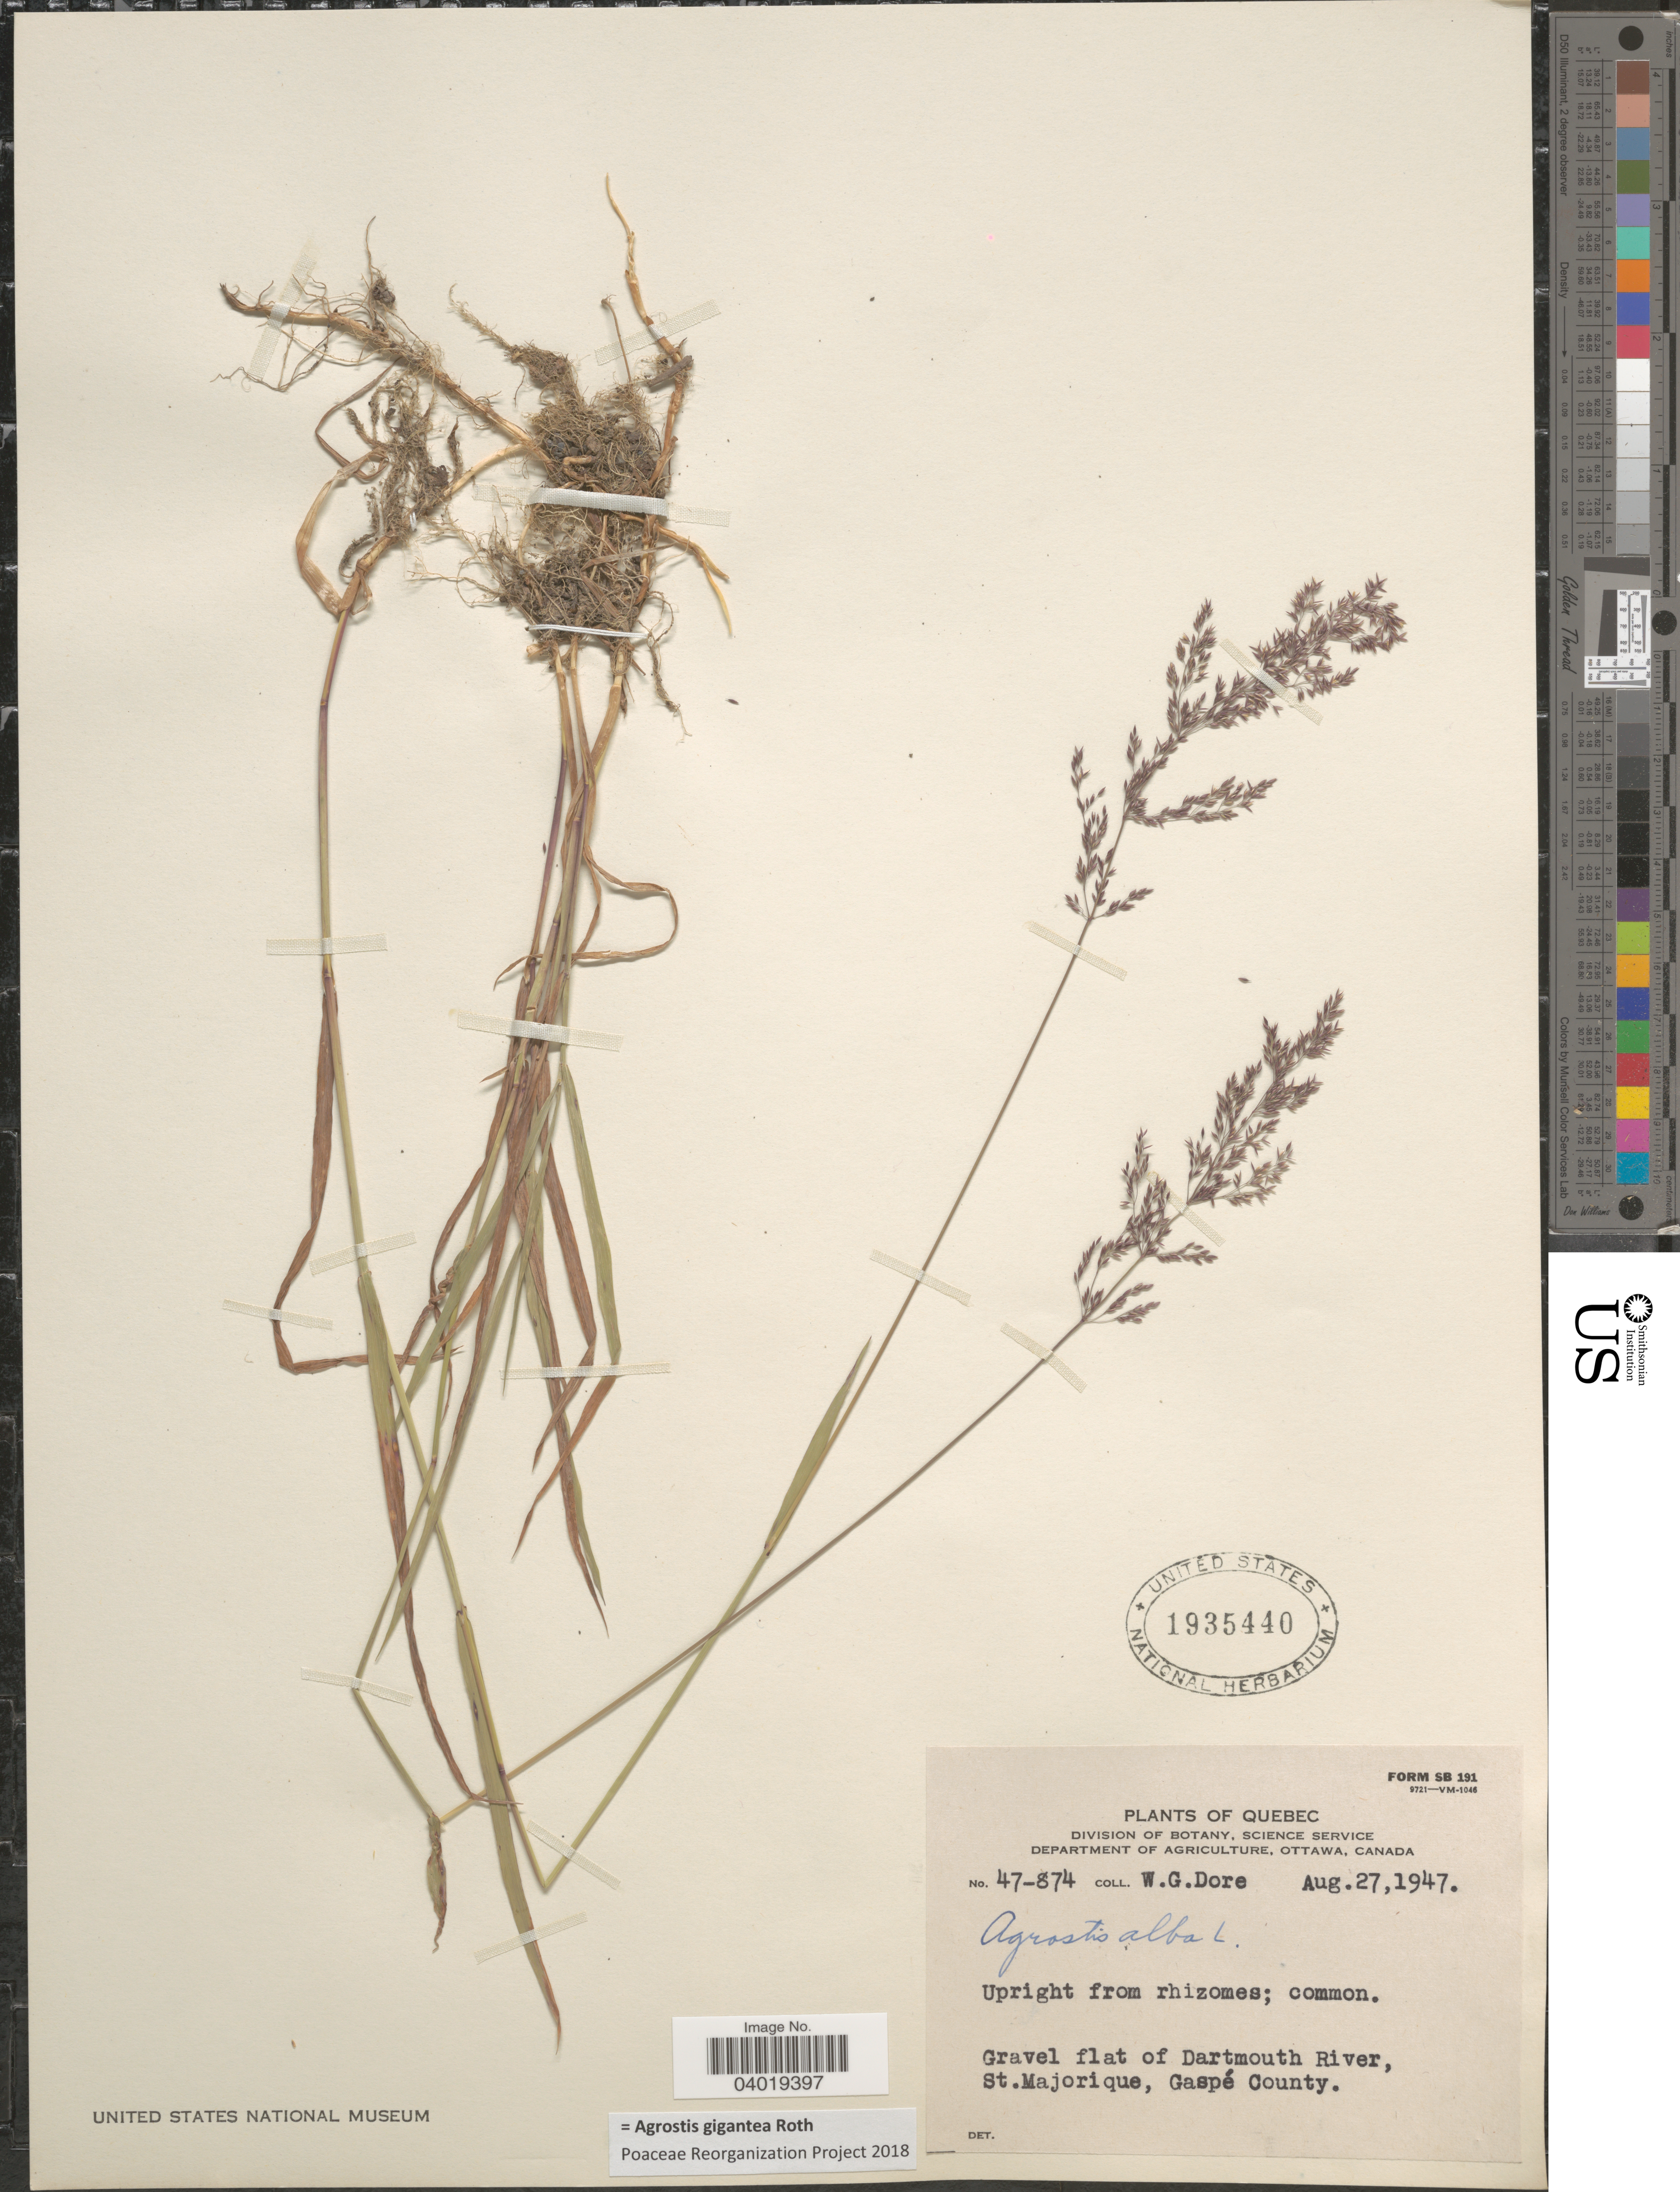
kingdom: Plantae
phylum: Tracheophyta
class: Liliopsida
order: Poales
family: Poaceae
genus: Agrostis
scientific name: Agrostis gigantea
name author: Roth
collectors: W. Dore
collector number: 47-874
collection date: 1947-08-27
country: Canada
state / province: Quebec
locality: Gravel flat of Dartmouth River, St. Majorique, Gaspé County.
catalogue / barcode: US 1935440